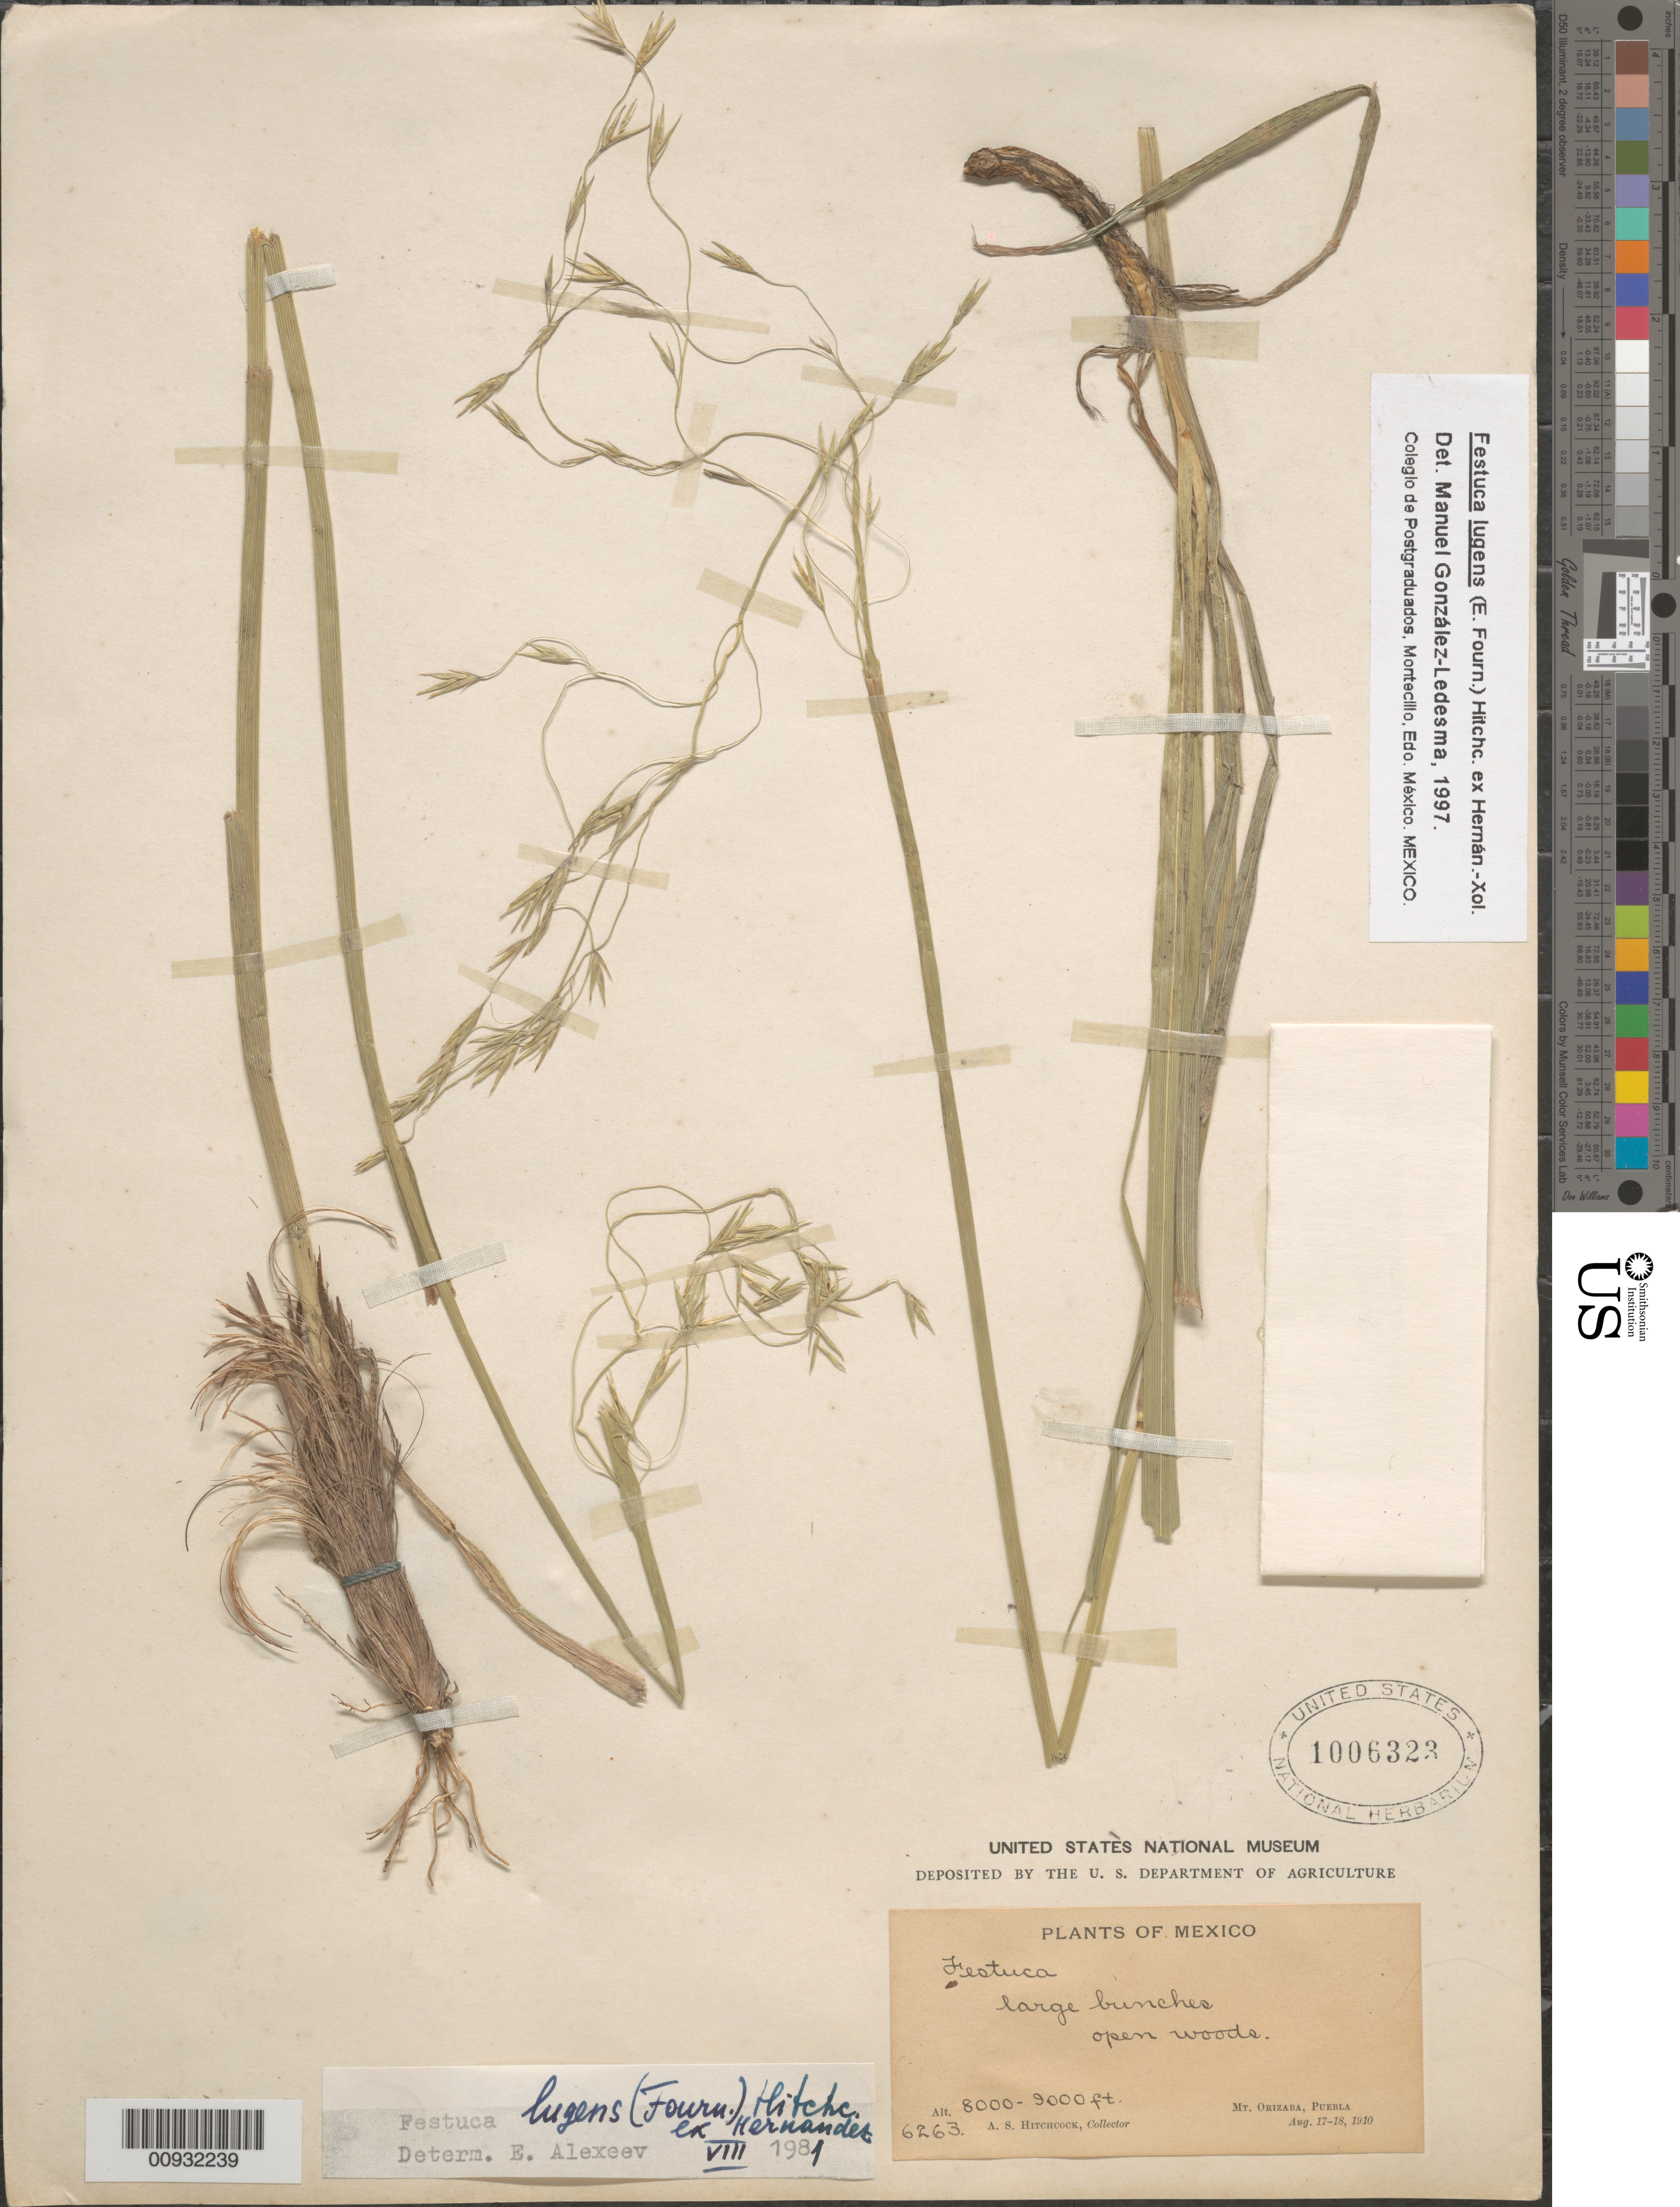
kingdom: Plantae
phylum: Tracheophyta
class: Liliopsida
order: Poales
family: Poaceae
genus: Festuca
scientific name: Festuca lugens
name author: (E. Fourn.) Hitchc. ex Hern.-Xol.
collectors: A. S. Hitchcock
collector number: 6263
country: Mexico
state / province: Puebla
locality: Mt. Orizaba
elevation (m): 2438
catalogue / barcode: US 1006323